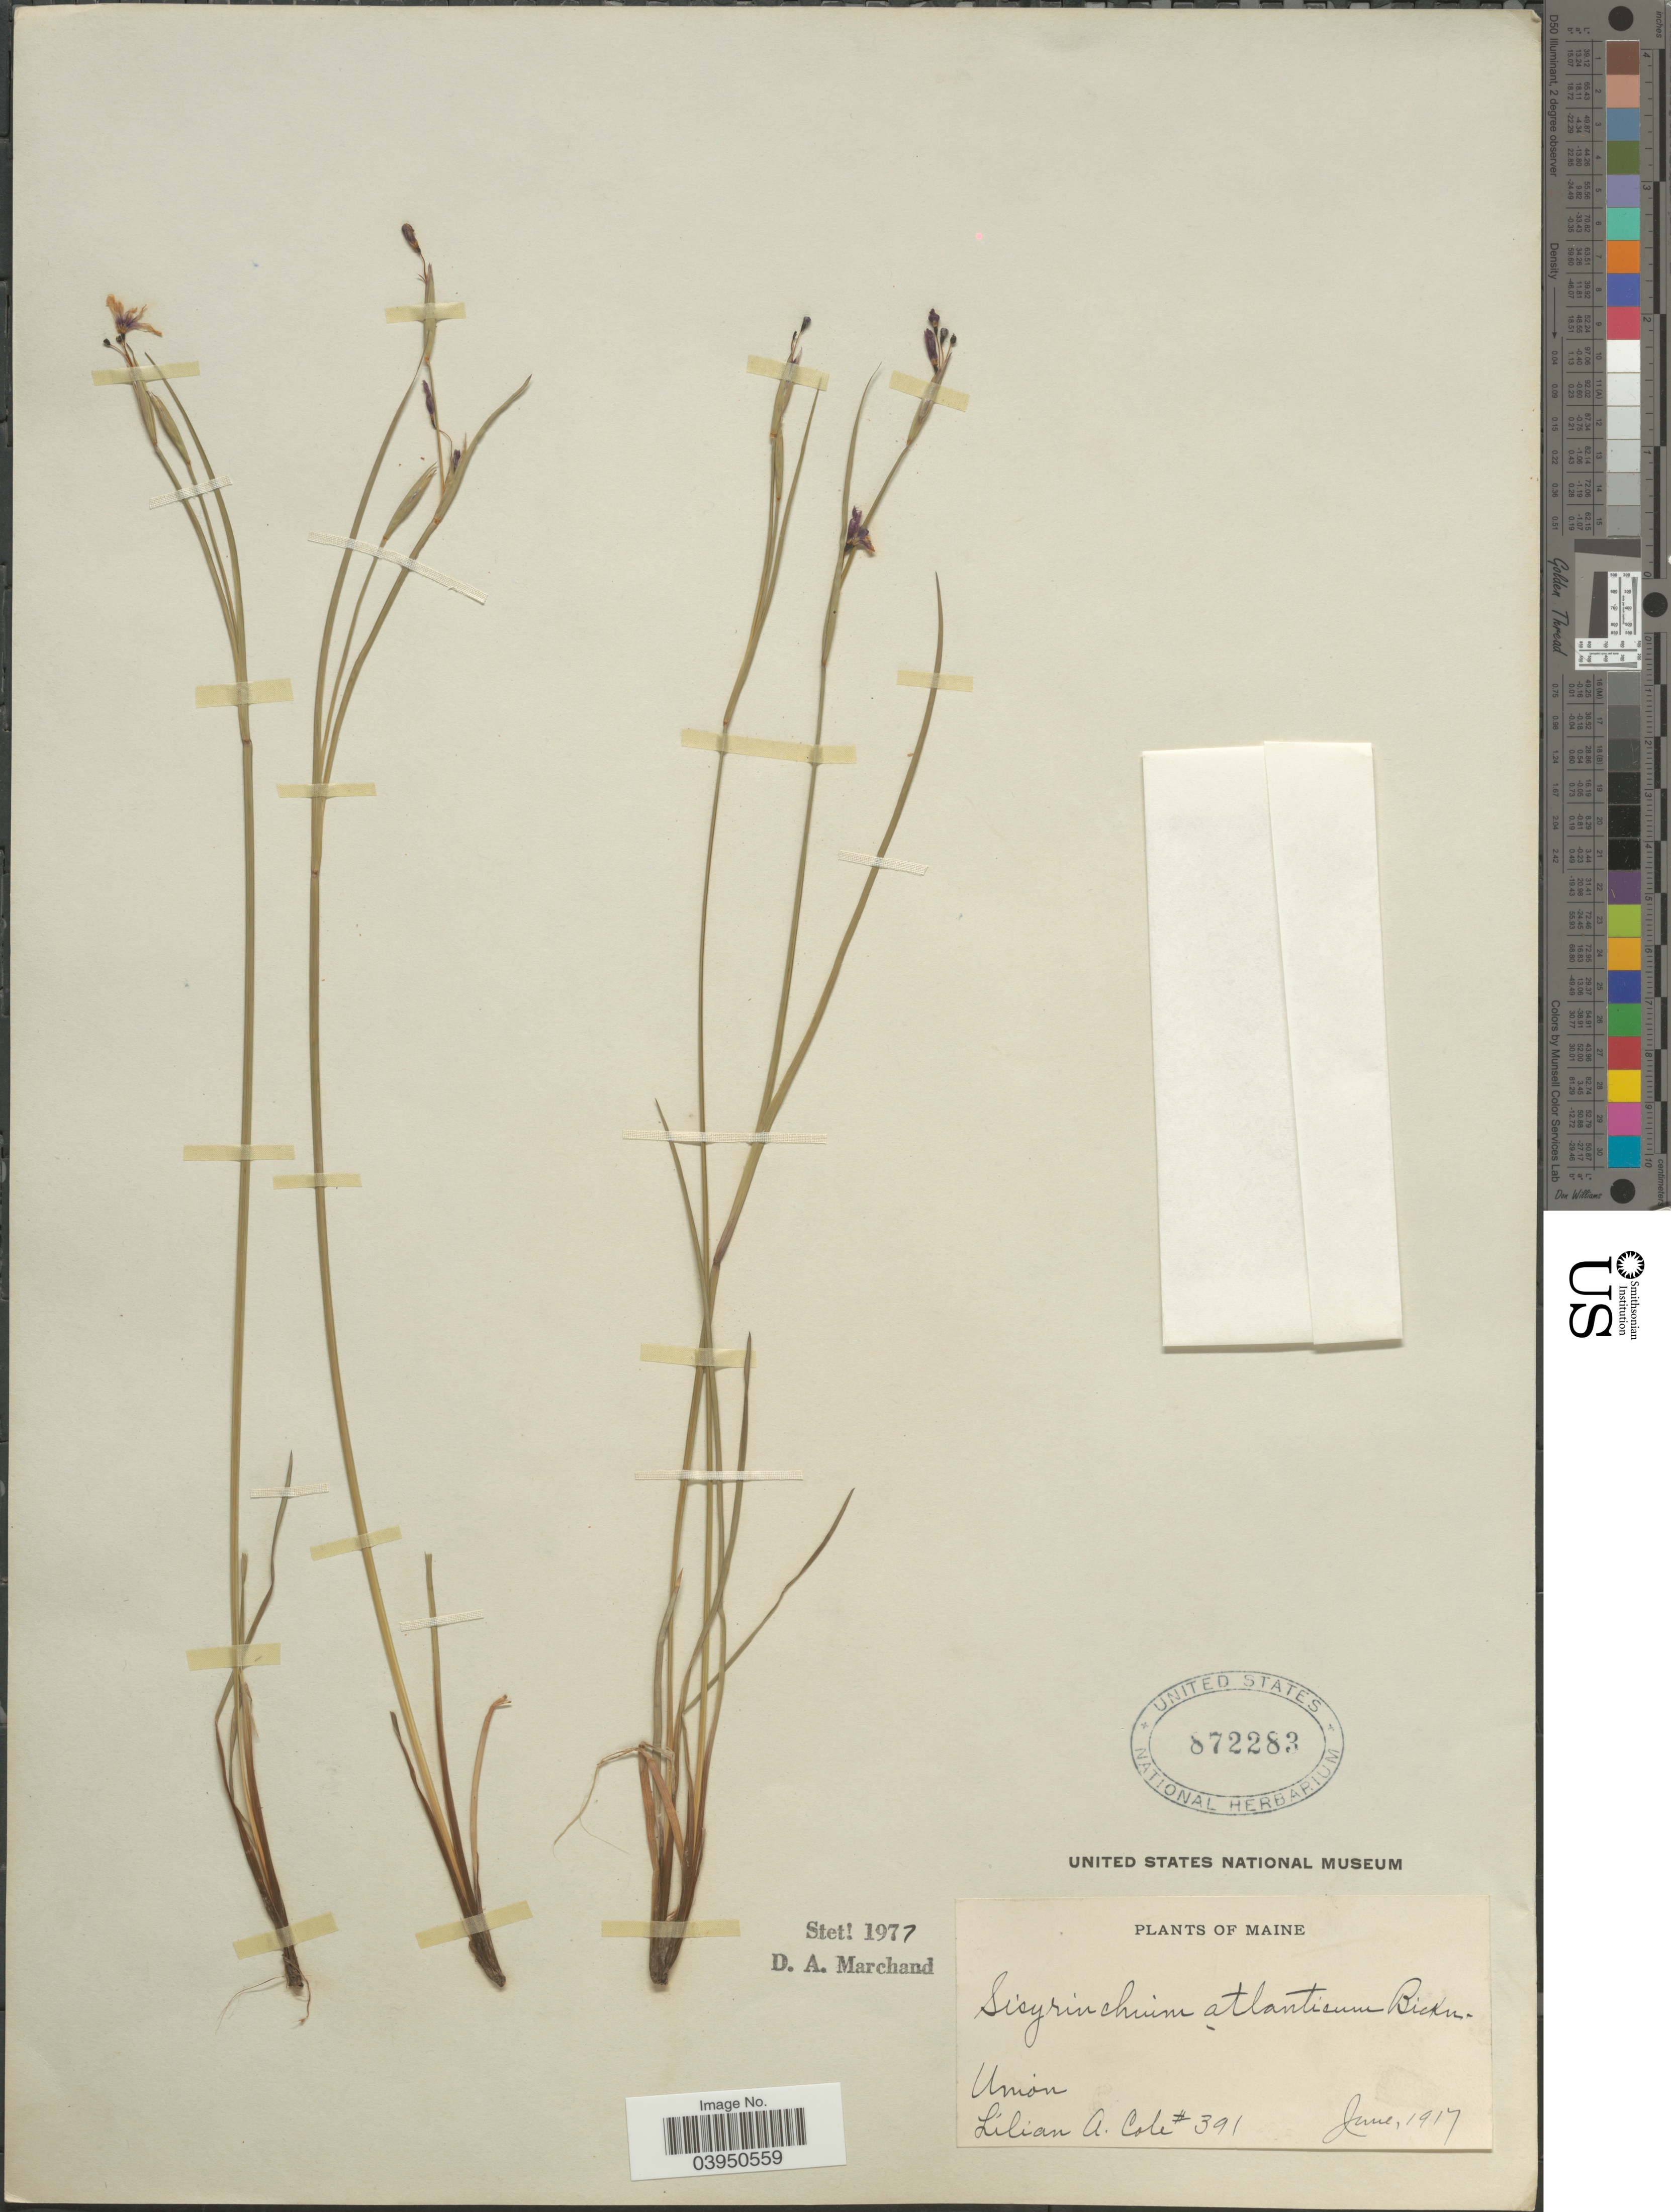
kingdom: Plantae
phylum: Tracheophyta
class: Liliopsida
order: Asparagales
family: Iridaceae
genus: Sisyrinchium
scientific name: Sisyrinchium atlanticum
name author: E.P. Bicknell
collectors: L. A. Cole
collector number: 391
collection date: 1917-06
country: United States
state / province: Maine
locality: Union.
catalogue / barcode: US 872283